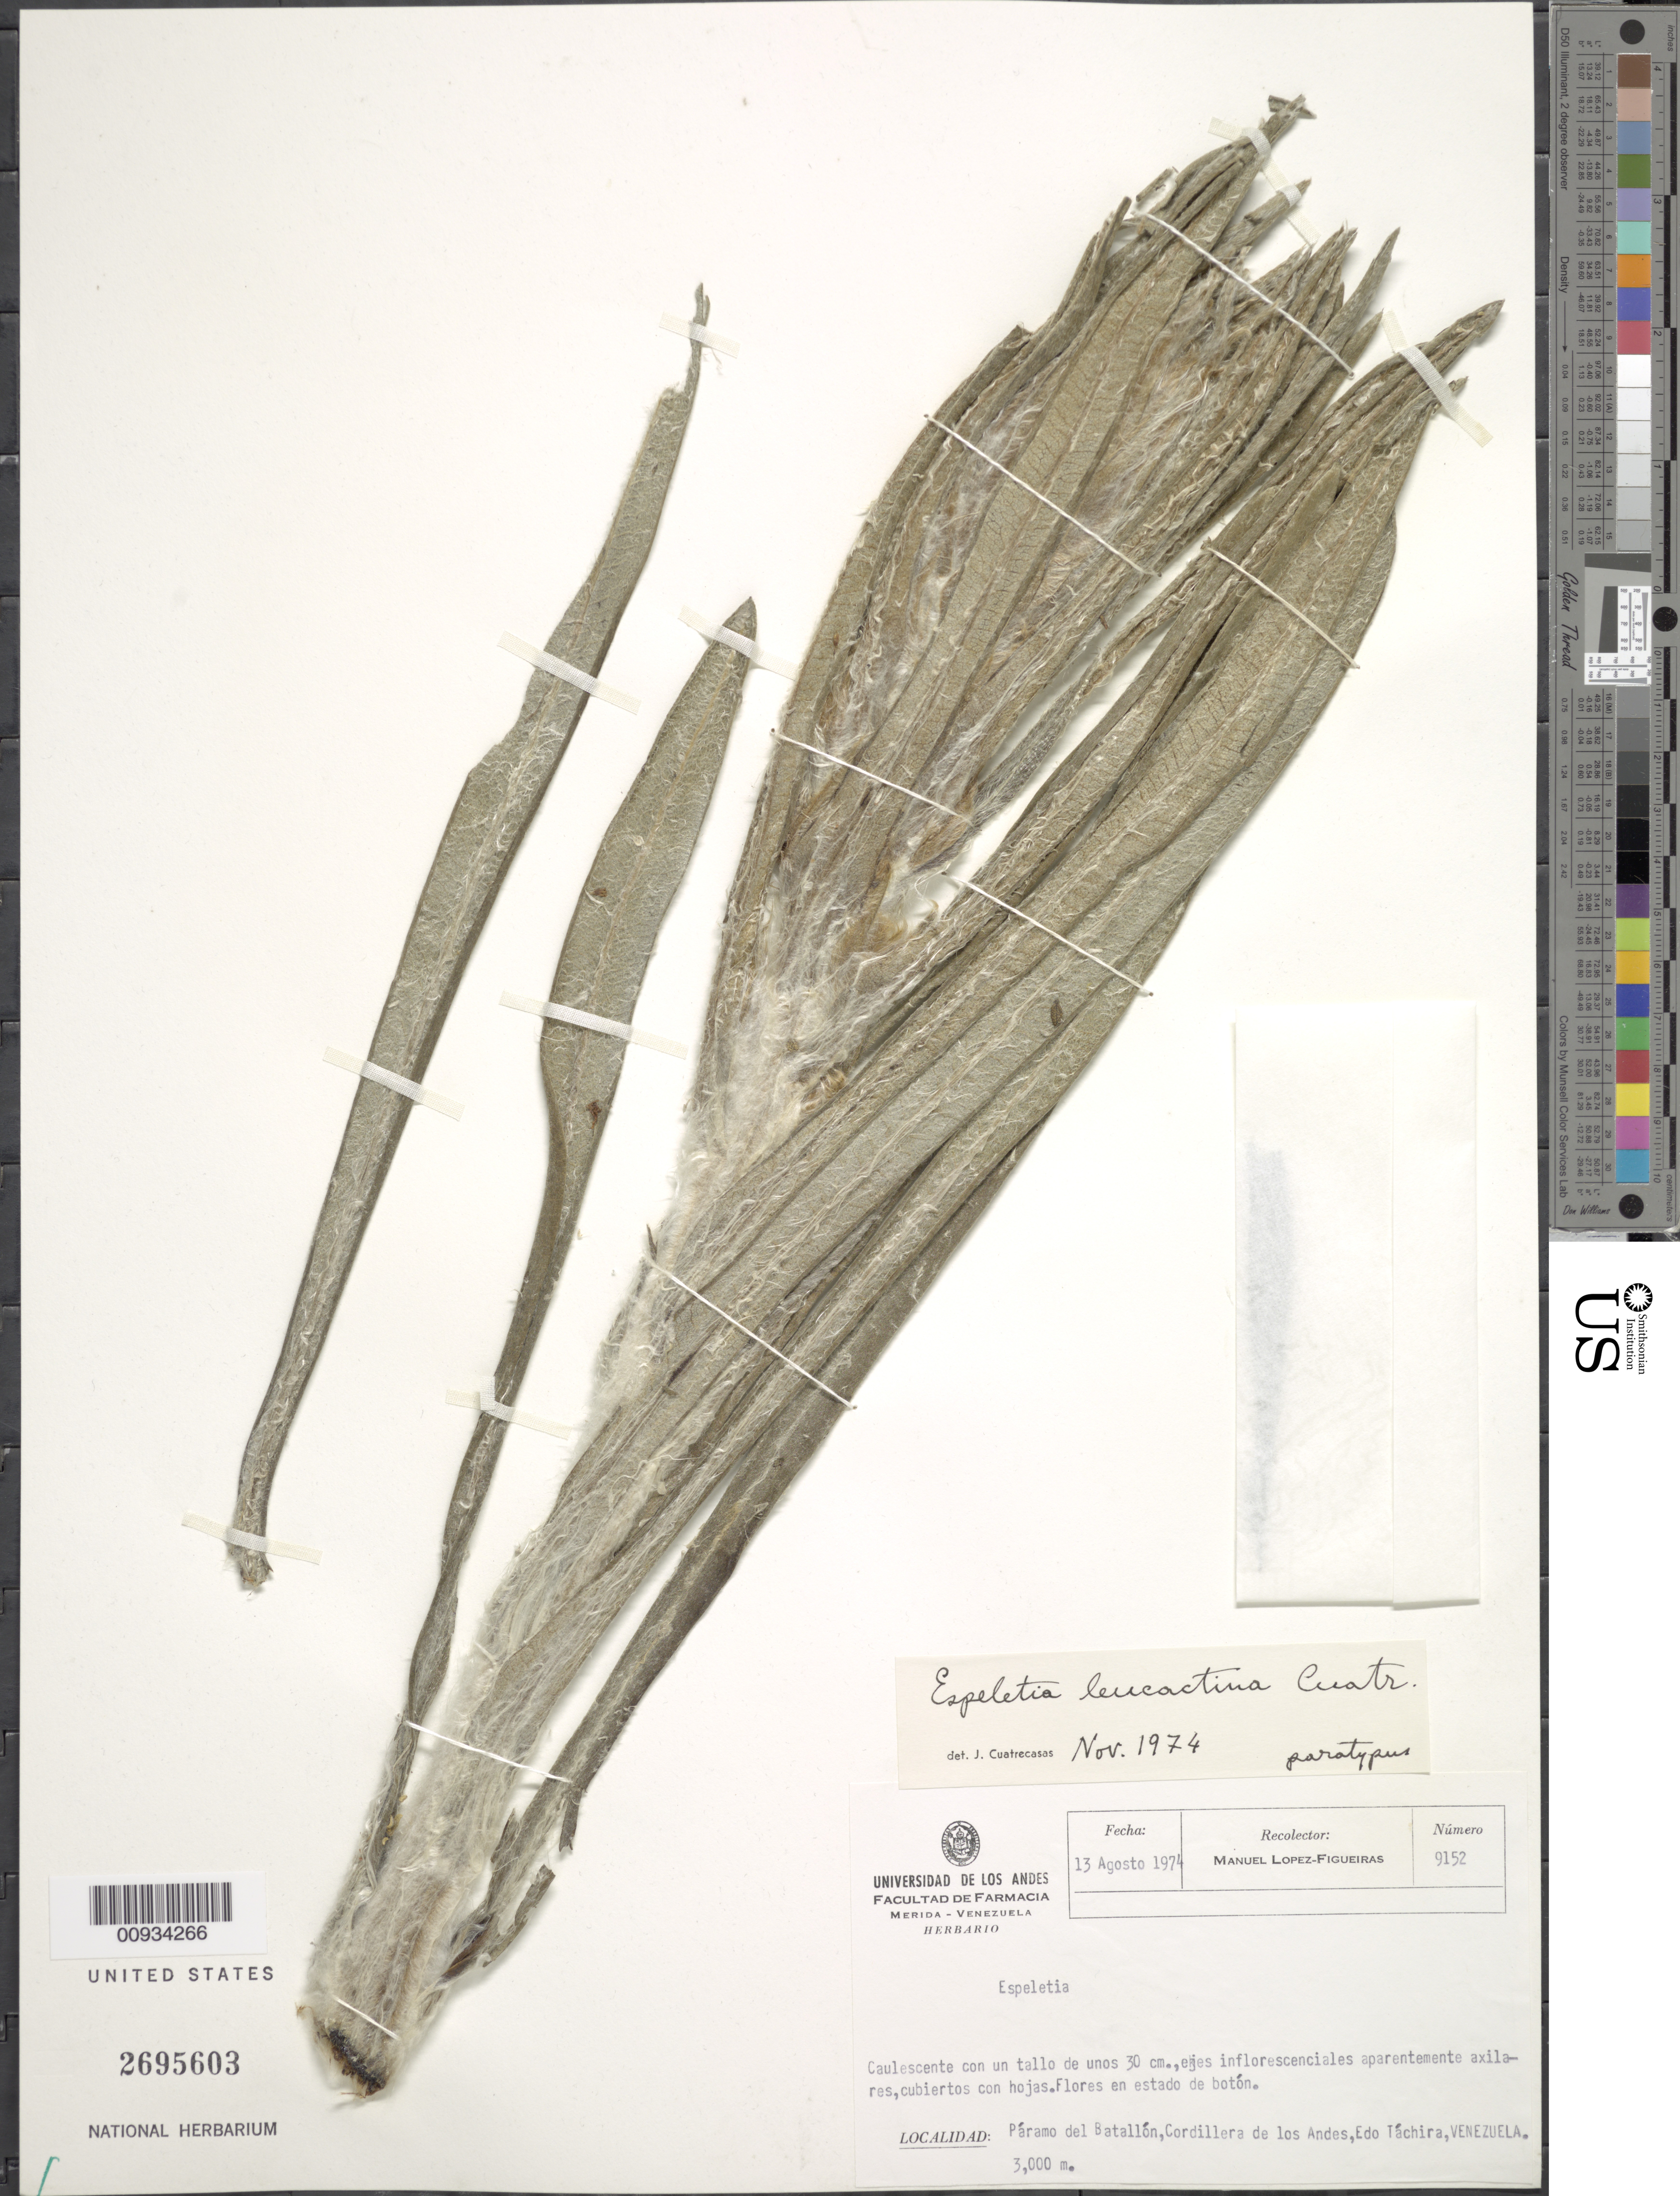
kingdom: Plantae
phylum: Tracheophyta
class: Magnoliopsida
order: Asterales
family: Asteraceae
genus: Ruilopezia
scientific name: Ruilopezia leucactina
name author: (Cuatrec.) Cuatrec.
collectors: M. López Figueiras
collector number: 9152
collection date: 1974-08-13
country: Venezuela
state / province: Tachira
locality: Paramo del Batallon, Cordillera de Los Andes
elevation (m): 3000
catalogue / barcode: US 2695603